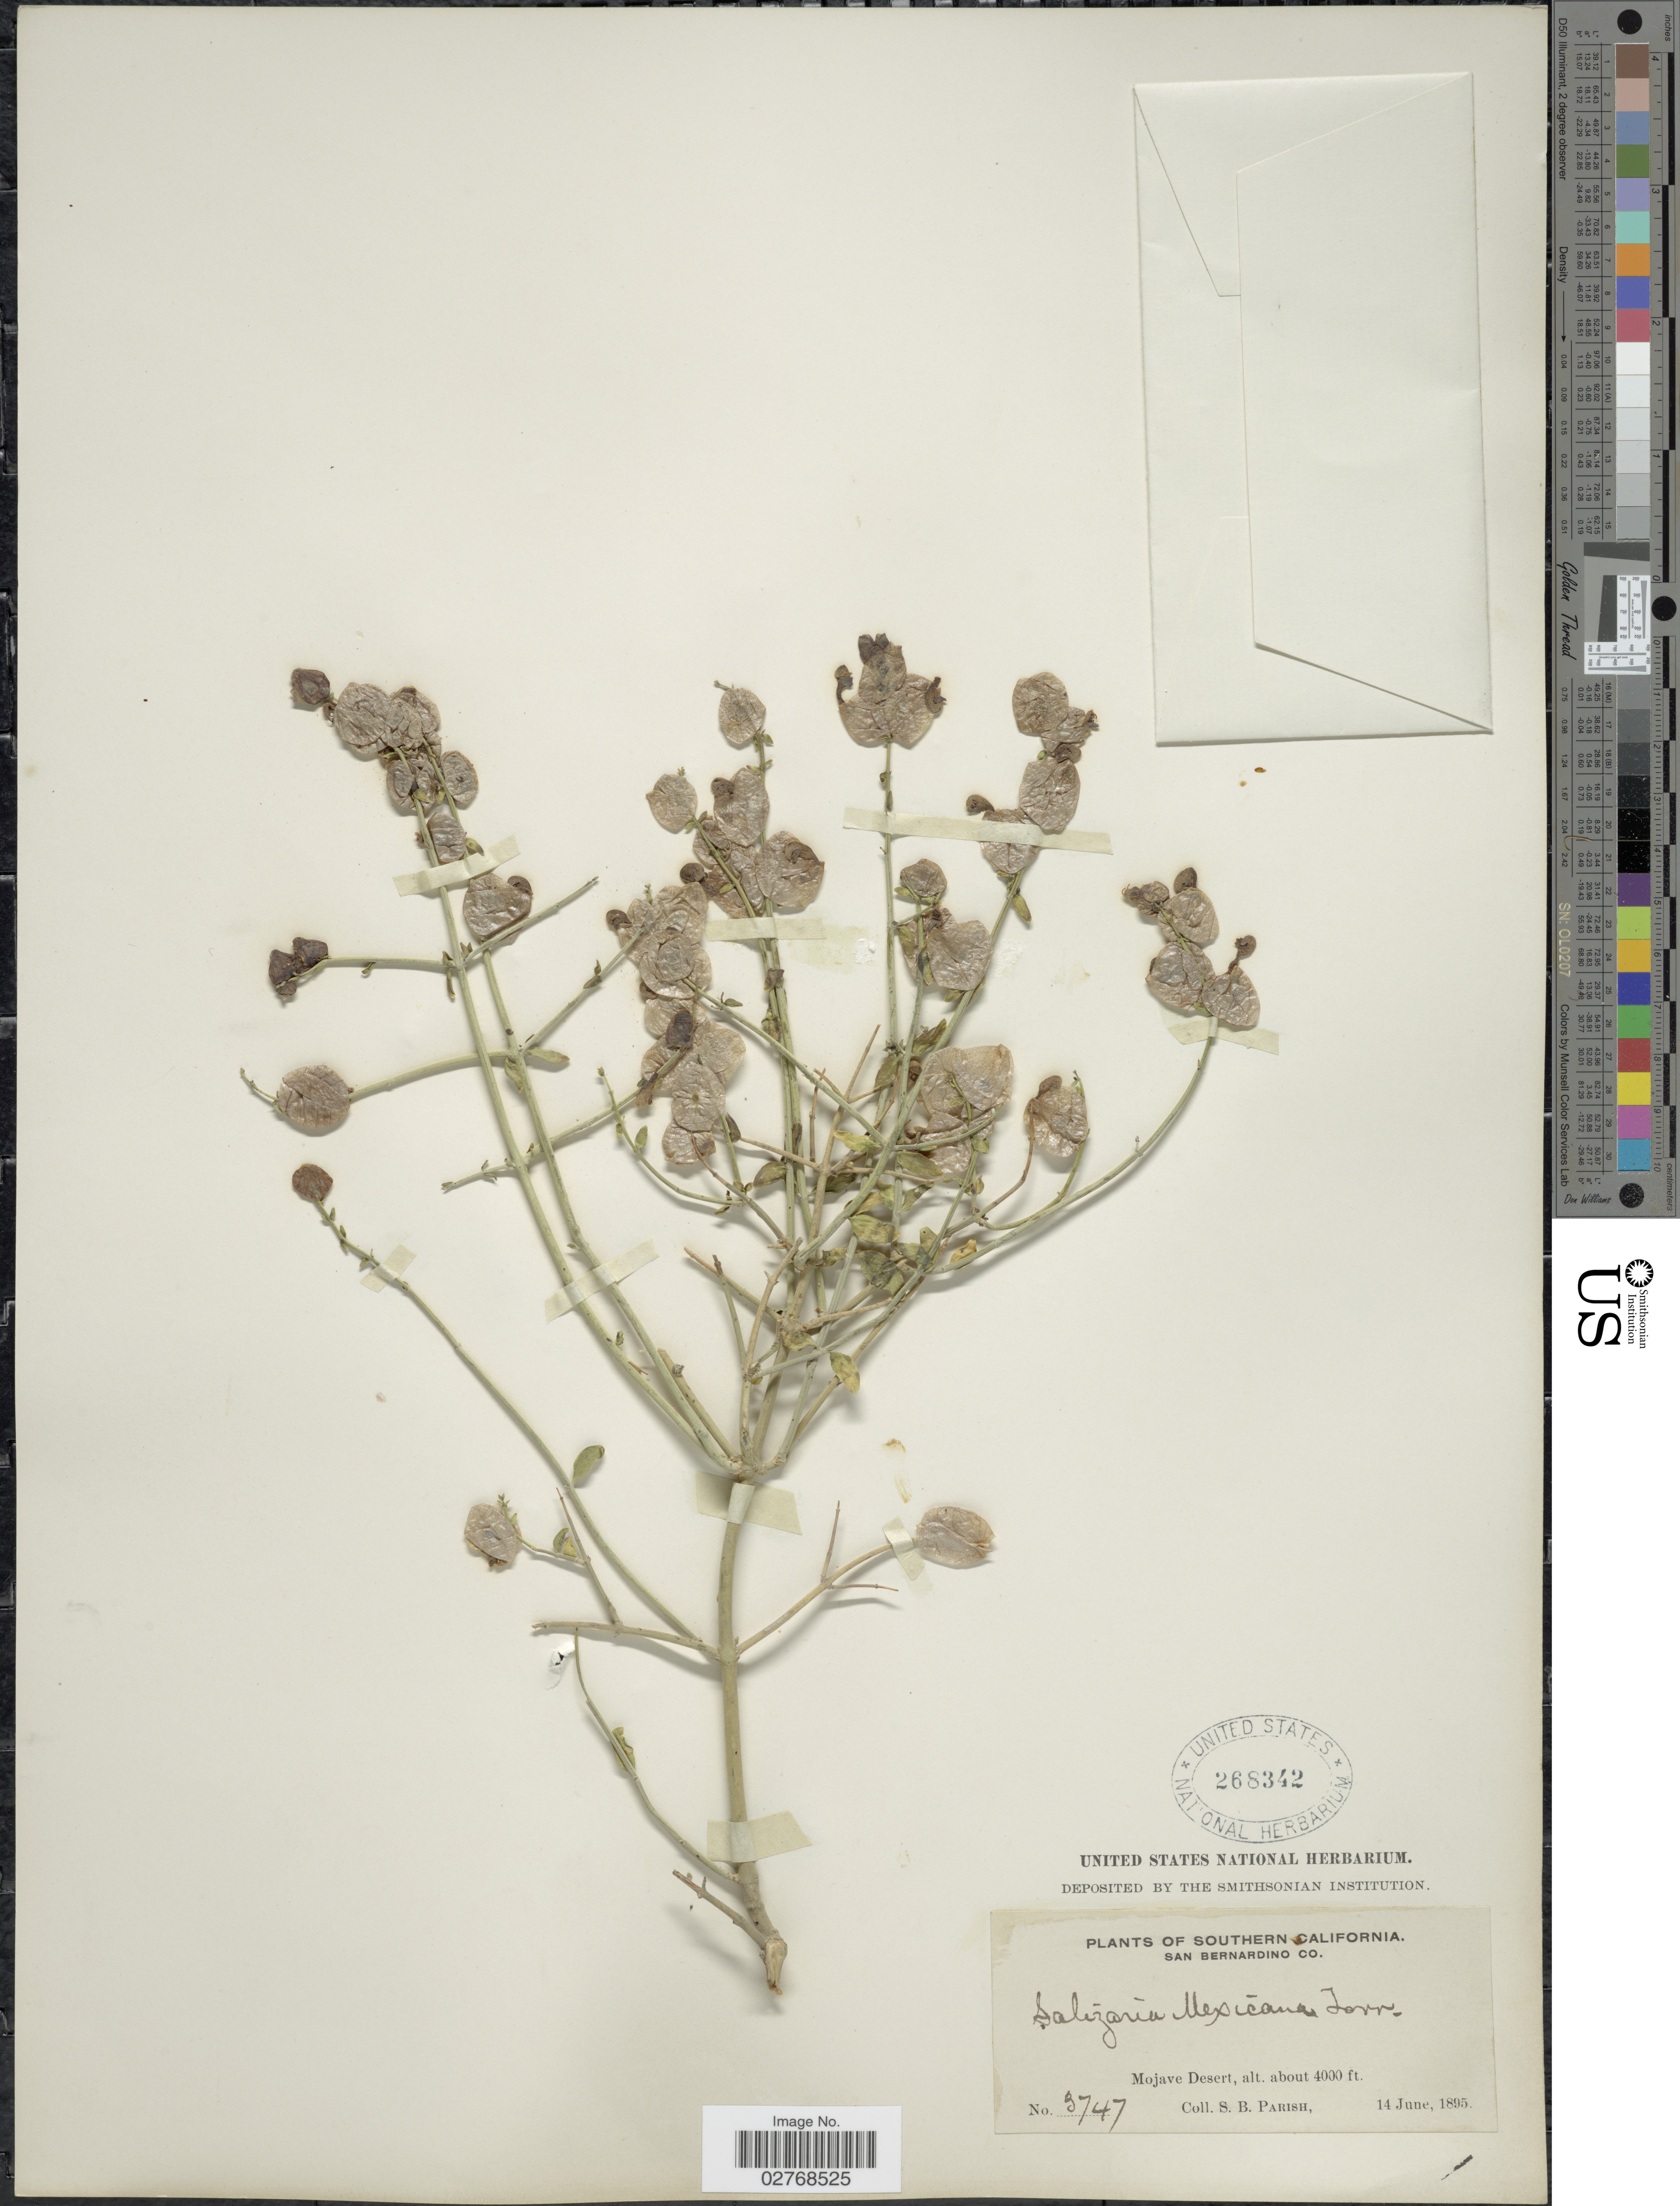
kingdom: Plantae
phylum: Tracheophyta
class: Magnoliopsida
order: Lamiales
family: Lamiaceae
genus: Scutellaria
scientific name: Scutellaria mexicana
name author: (Torr.) A.J. Paton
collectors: S. B. Parish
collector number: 3747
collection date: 1895-06-14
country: United States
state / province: California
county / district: San Bernardino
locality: Southern California. San Bernardino Co. Mojave Desert.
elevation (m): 1219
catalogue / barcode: US 268342